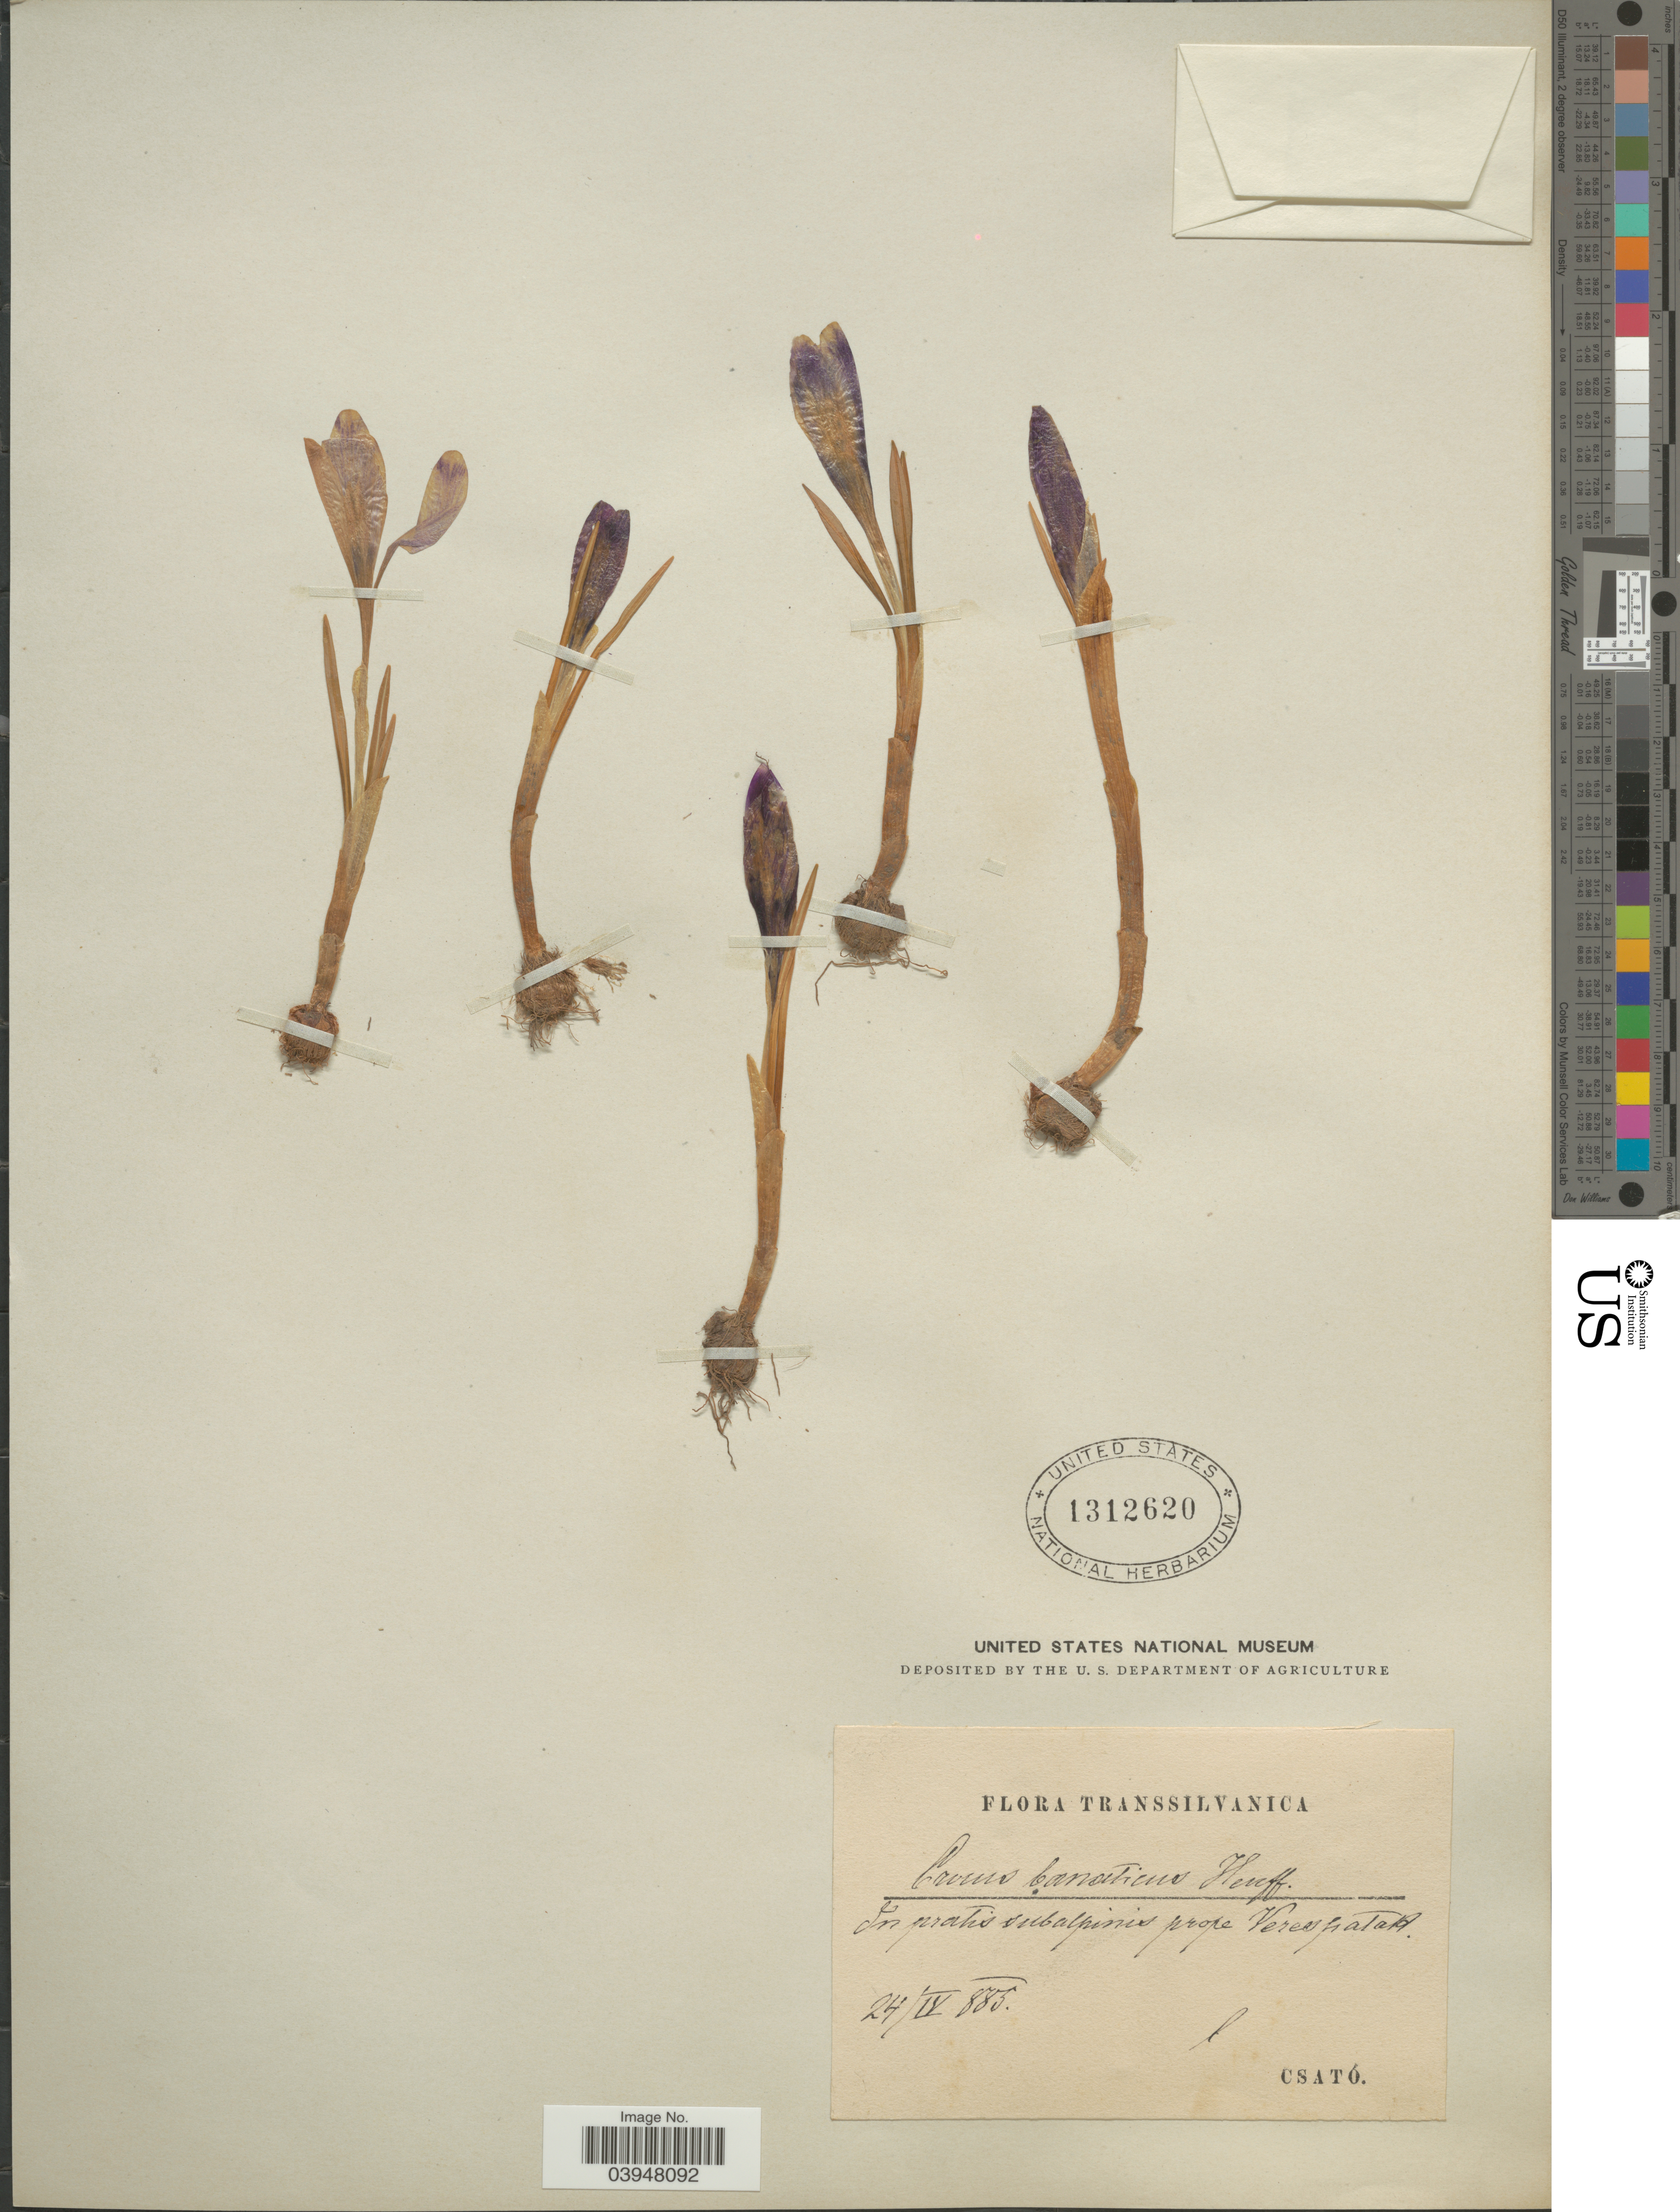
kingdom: Plantae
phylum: Tracheophyta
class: Liliopsida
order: Asparagales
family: Iridaceae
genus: Crocus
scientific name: Crocus banaticus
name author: J. Gay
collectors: Csató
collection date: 1885-04-24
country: Romania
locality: Transsilvanica. In pratis subalpinis prope Verespatald.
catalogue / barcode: US 1312620